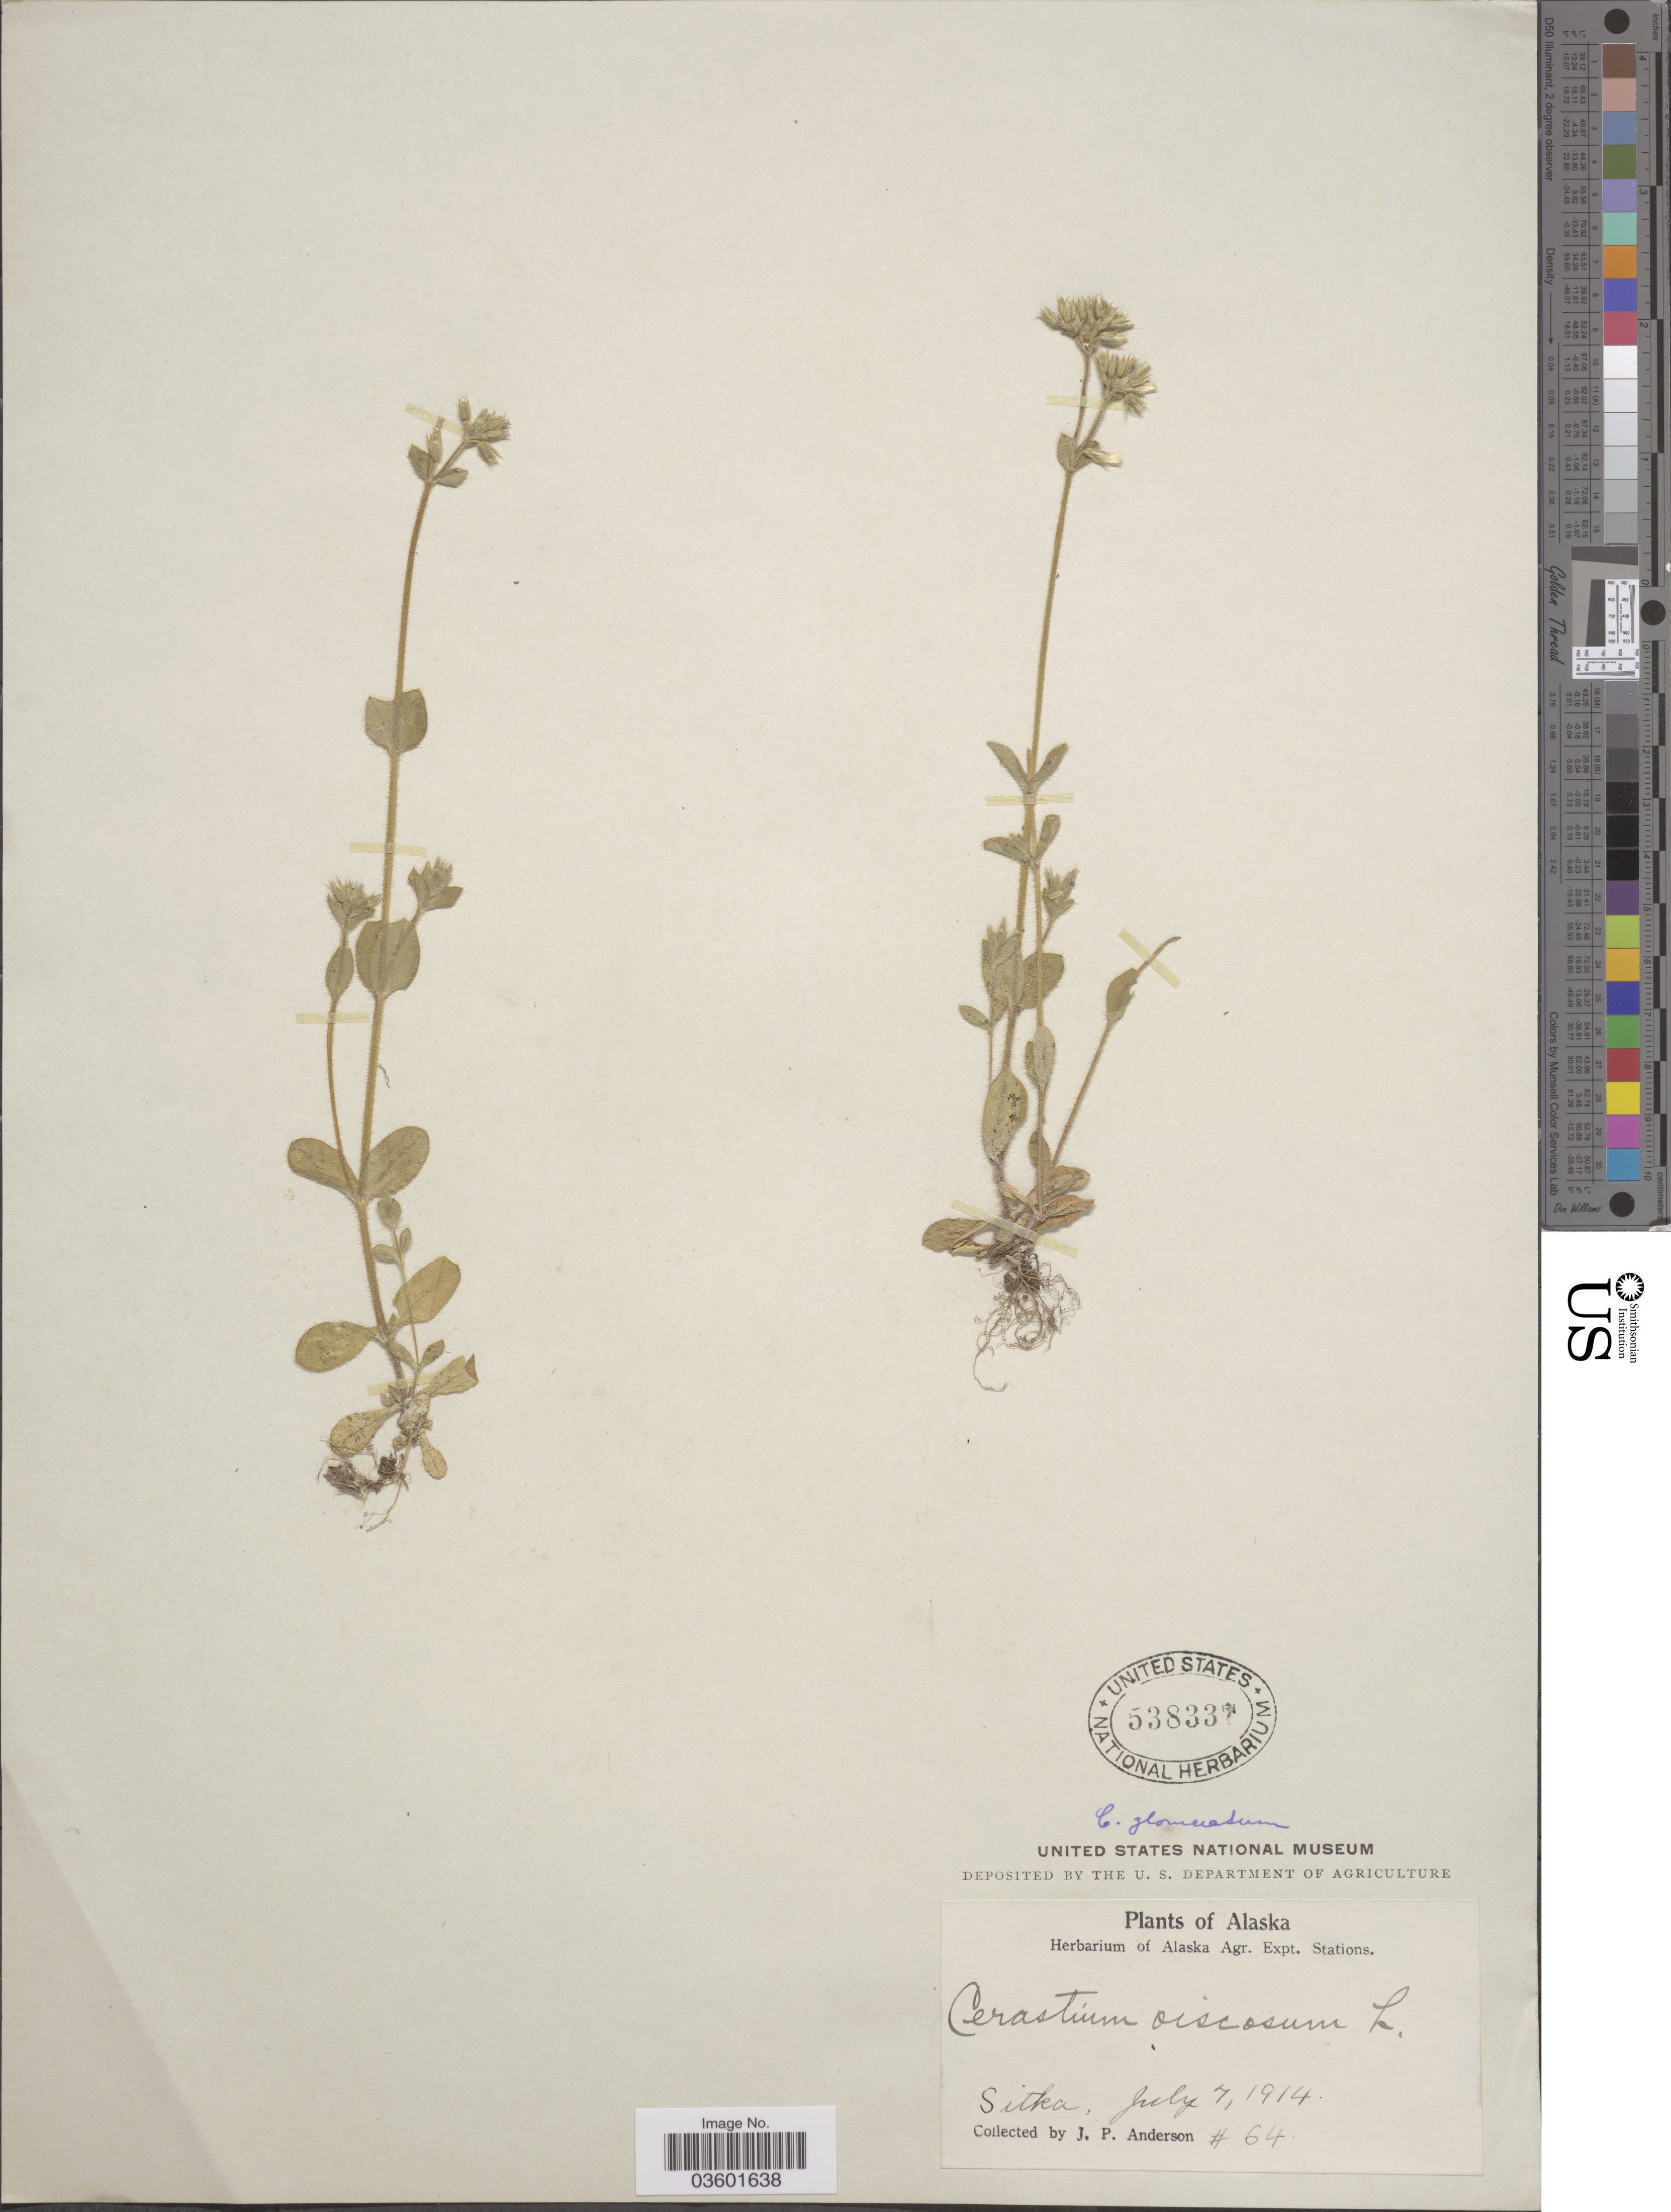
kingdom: Plantae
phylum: Tracheophyta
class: Magnoliopsida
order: Caryophyllales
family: Caryophyllaceae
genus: Cerastium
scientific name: Cerastium glomeratum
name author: Thuill.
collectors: J. P. Anderson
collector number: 64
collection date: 1914-07-07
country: United States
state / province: Alaska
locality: Sitka.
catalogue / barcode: US 538337